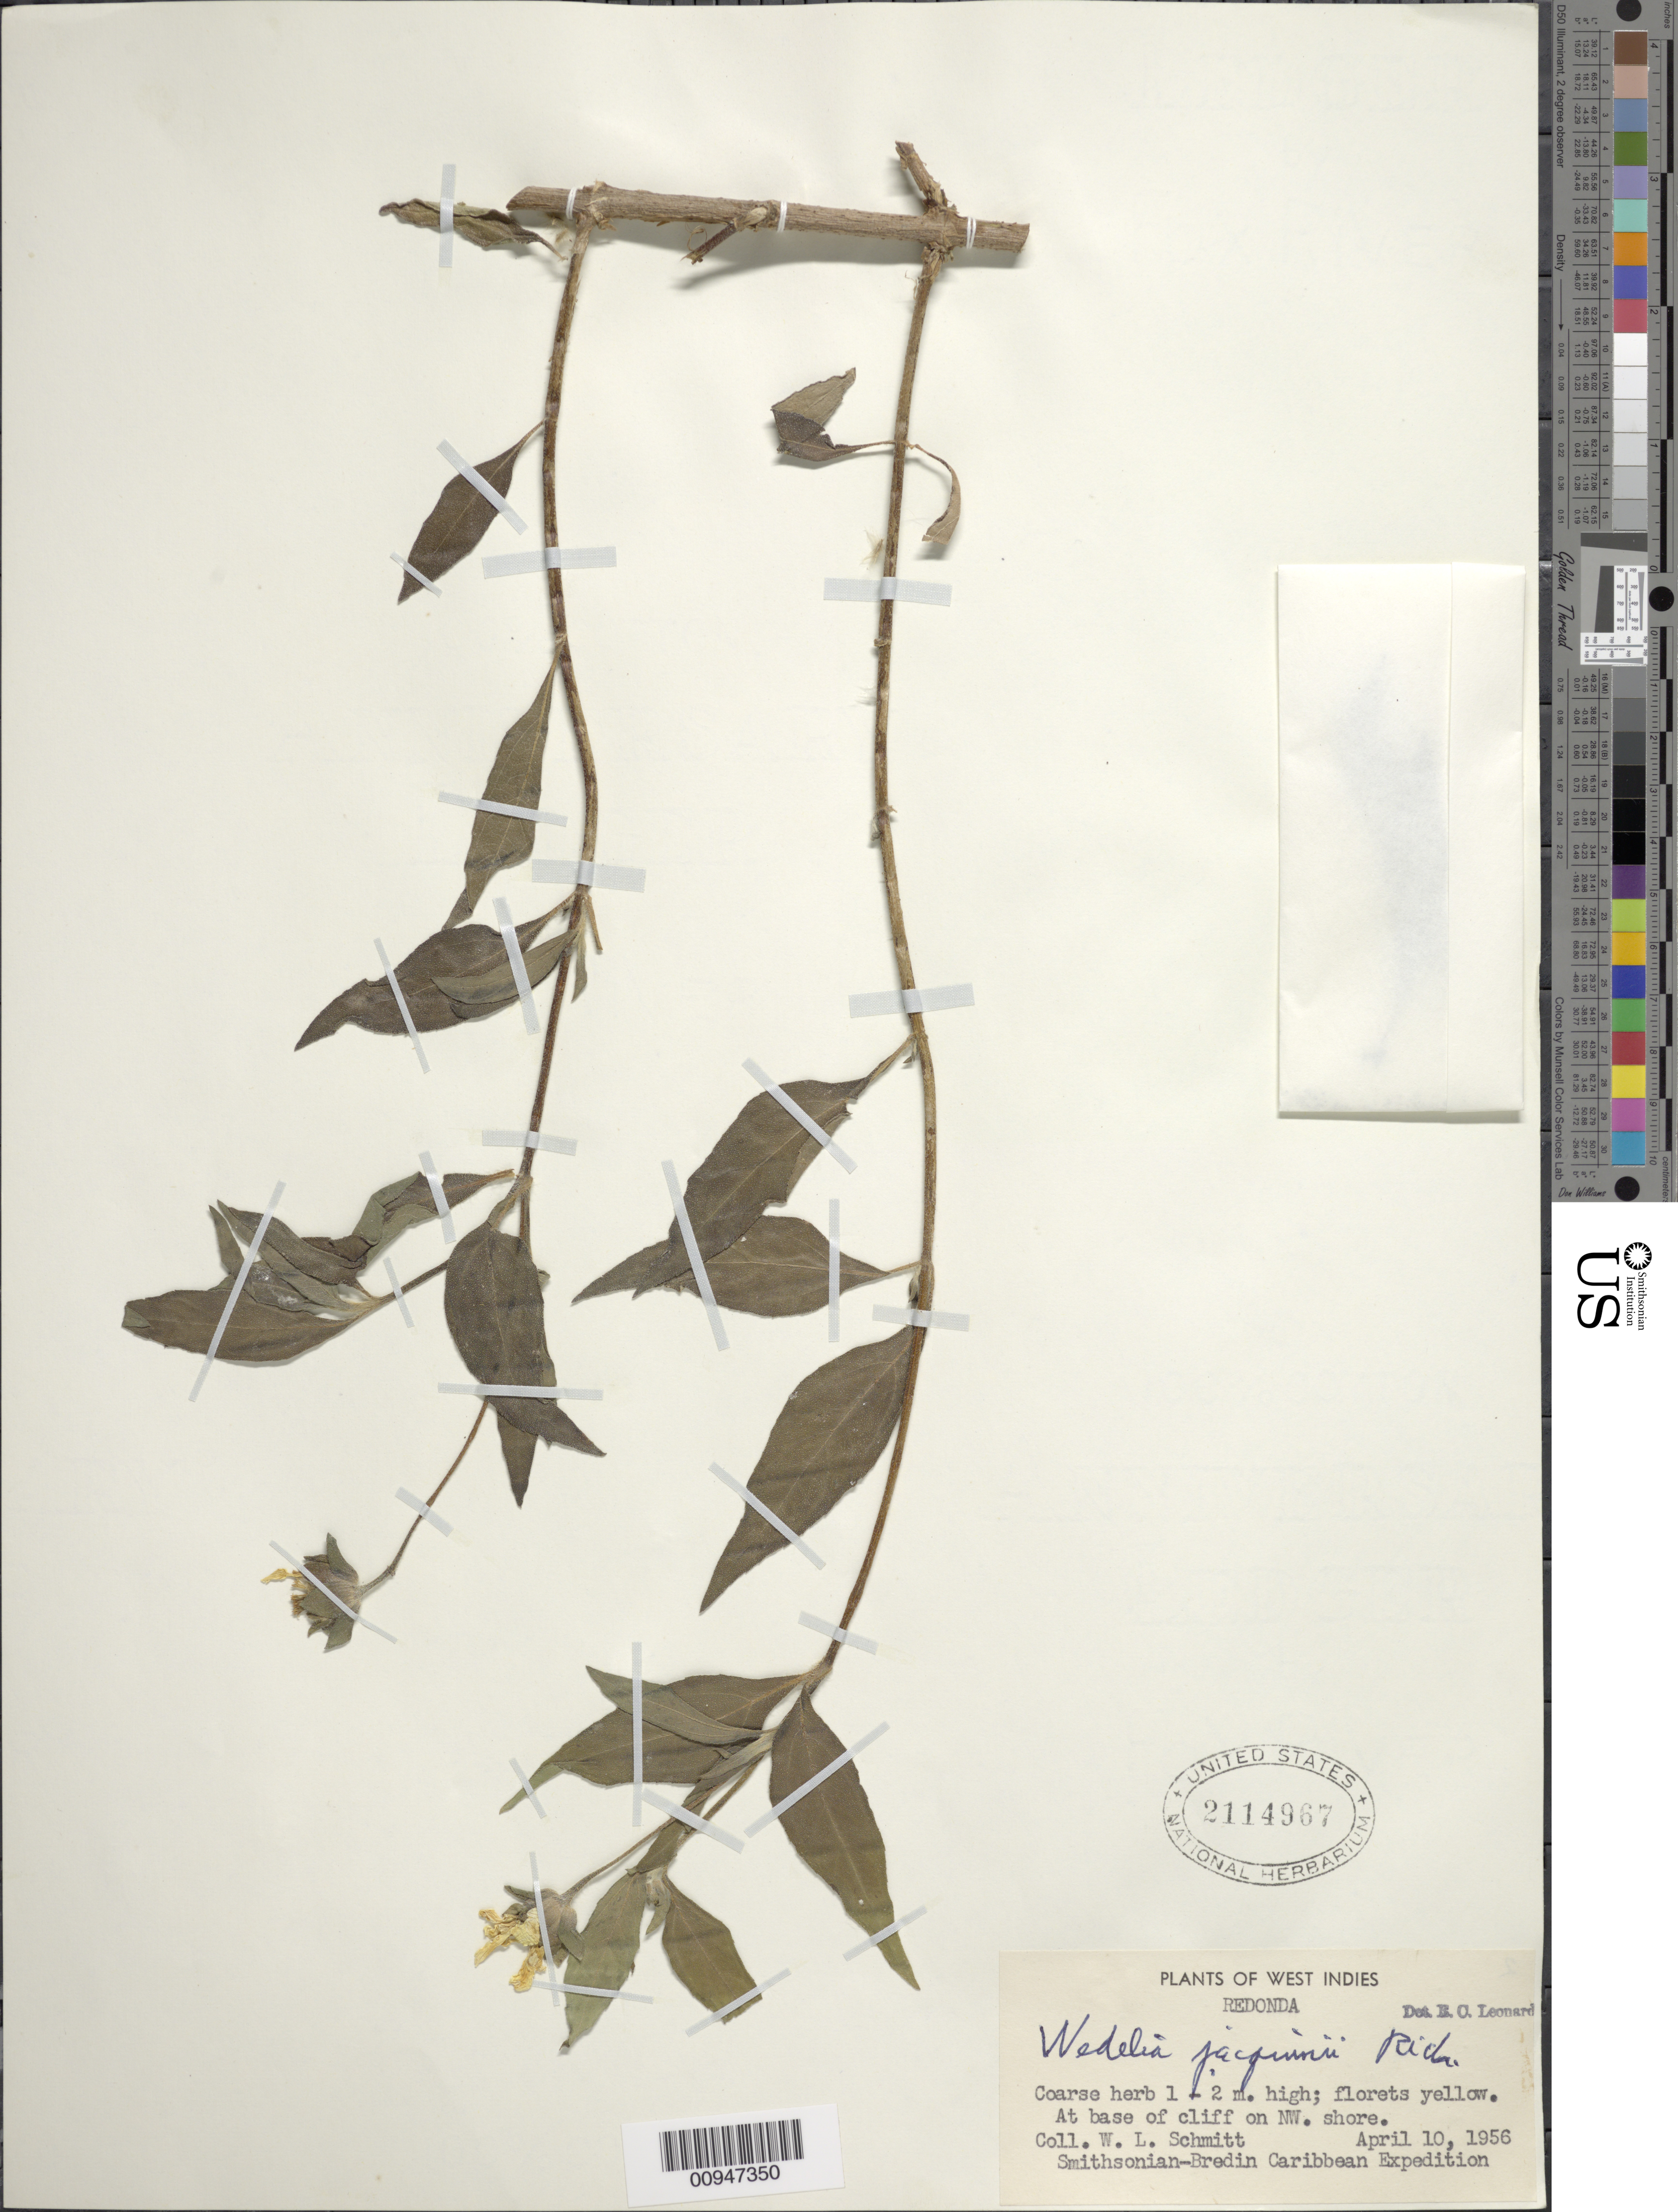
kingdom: Plantae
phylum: Tracheophyta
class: Magnoliopsida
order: Asterales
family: Asteraceae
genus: Wedelia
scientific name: Wedelia calycina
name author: Rich.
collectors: W. L. Schmitt & E. C. Leonard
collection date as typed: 10 Apr 1956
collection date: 1956-04-10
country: Antigua and Barbuda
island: Redonda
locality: At base of cliff NW shore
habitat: Base of cliff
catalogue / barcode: US 2114967